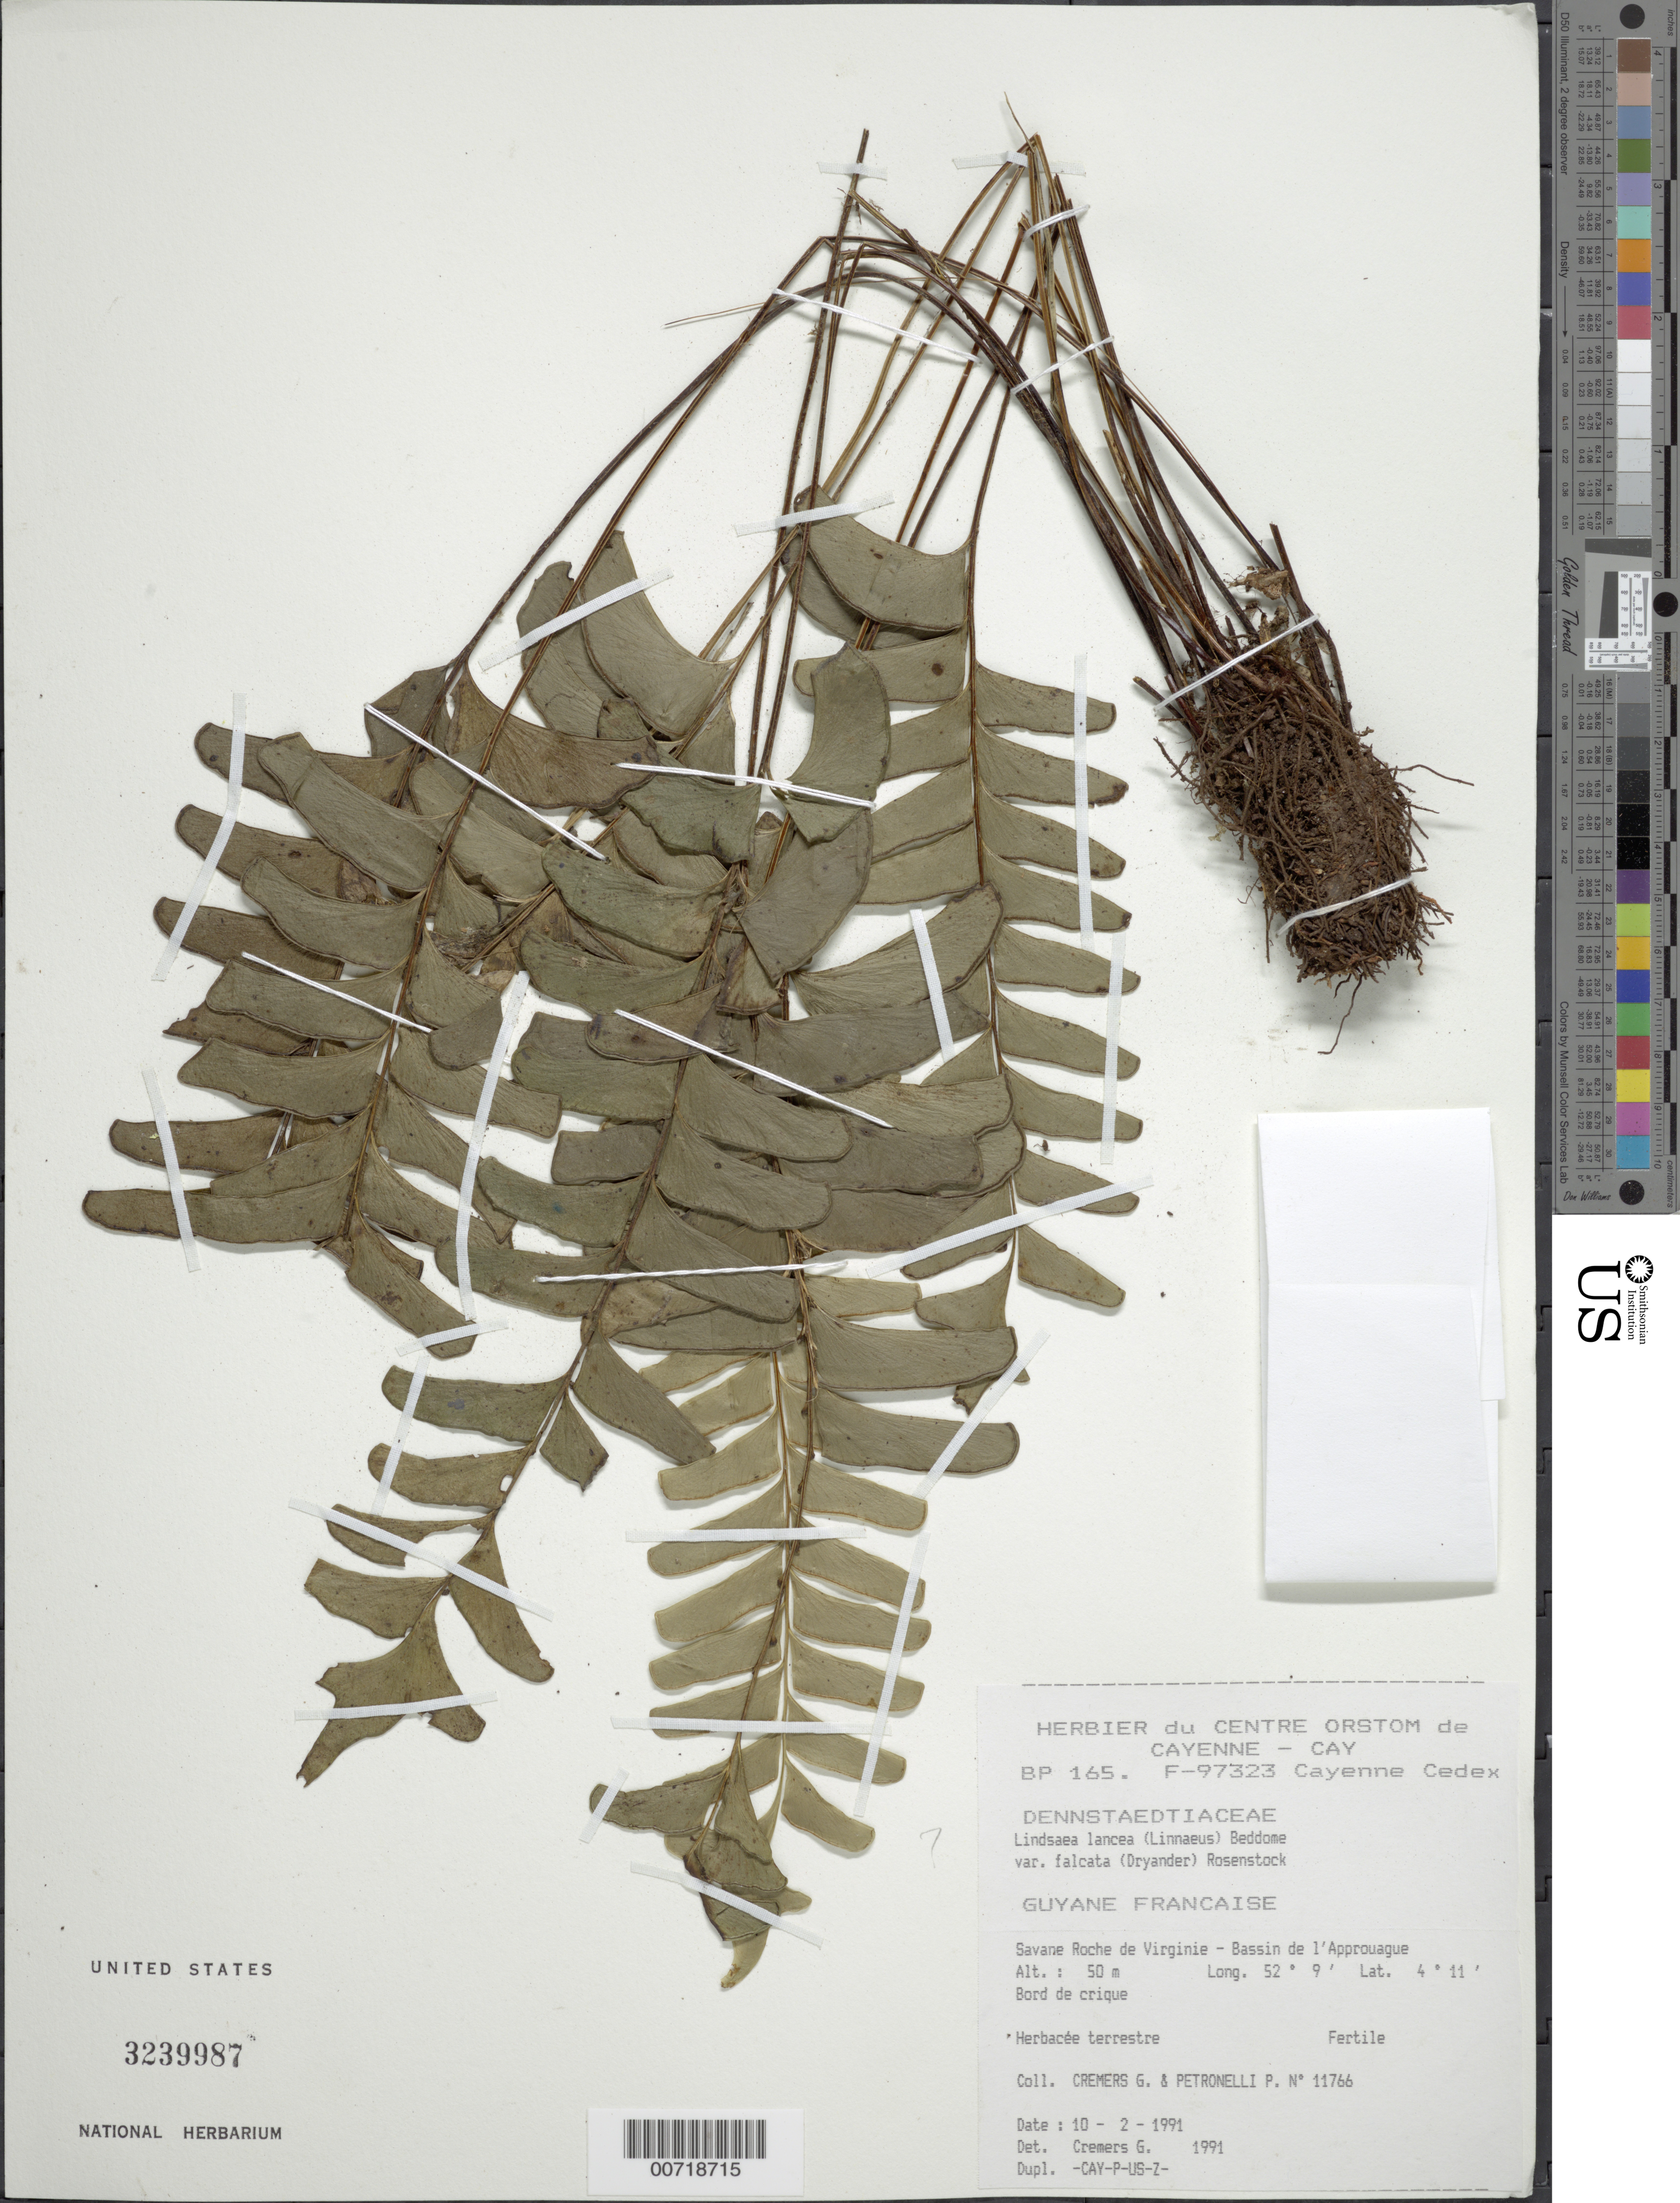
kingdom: Plantae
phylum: Tracheophyta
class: Polypodiopsida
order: Polypodiales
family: Lindsaeaceae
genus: Lindsaea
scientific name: Lindsaea lancea var. falcata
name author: (Dryand.) Rosenst.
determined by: Cremers, Georges A.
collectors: G. Cremers & P. Petronelli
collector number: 11766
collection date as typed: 10-Feb-91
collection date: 1991-02-10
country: French Guiana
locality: Savane Roche de Virginie, Bassin de l'Approuague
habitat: Along creek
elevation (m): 50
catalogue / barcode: US 3239987